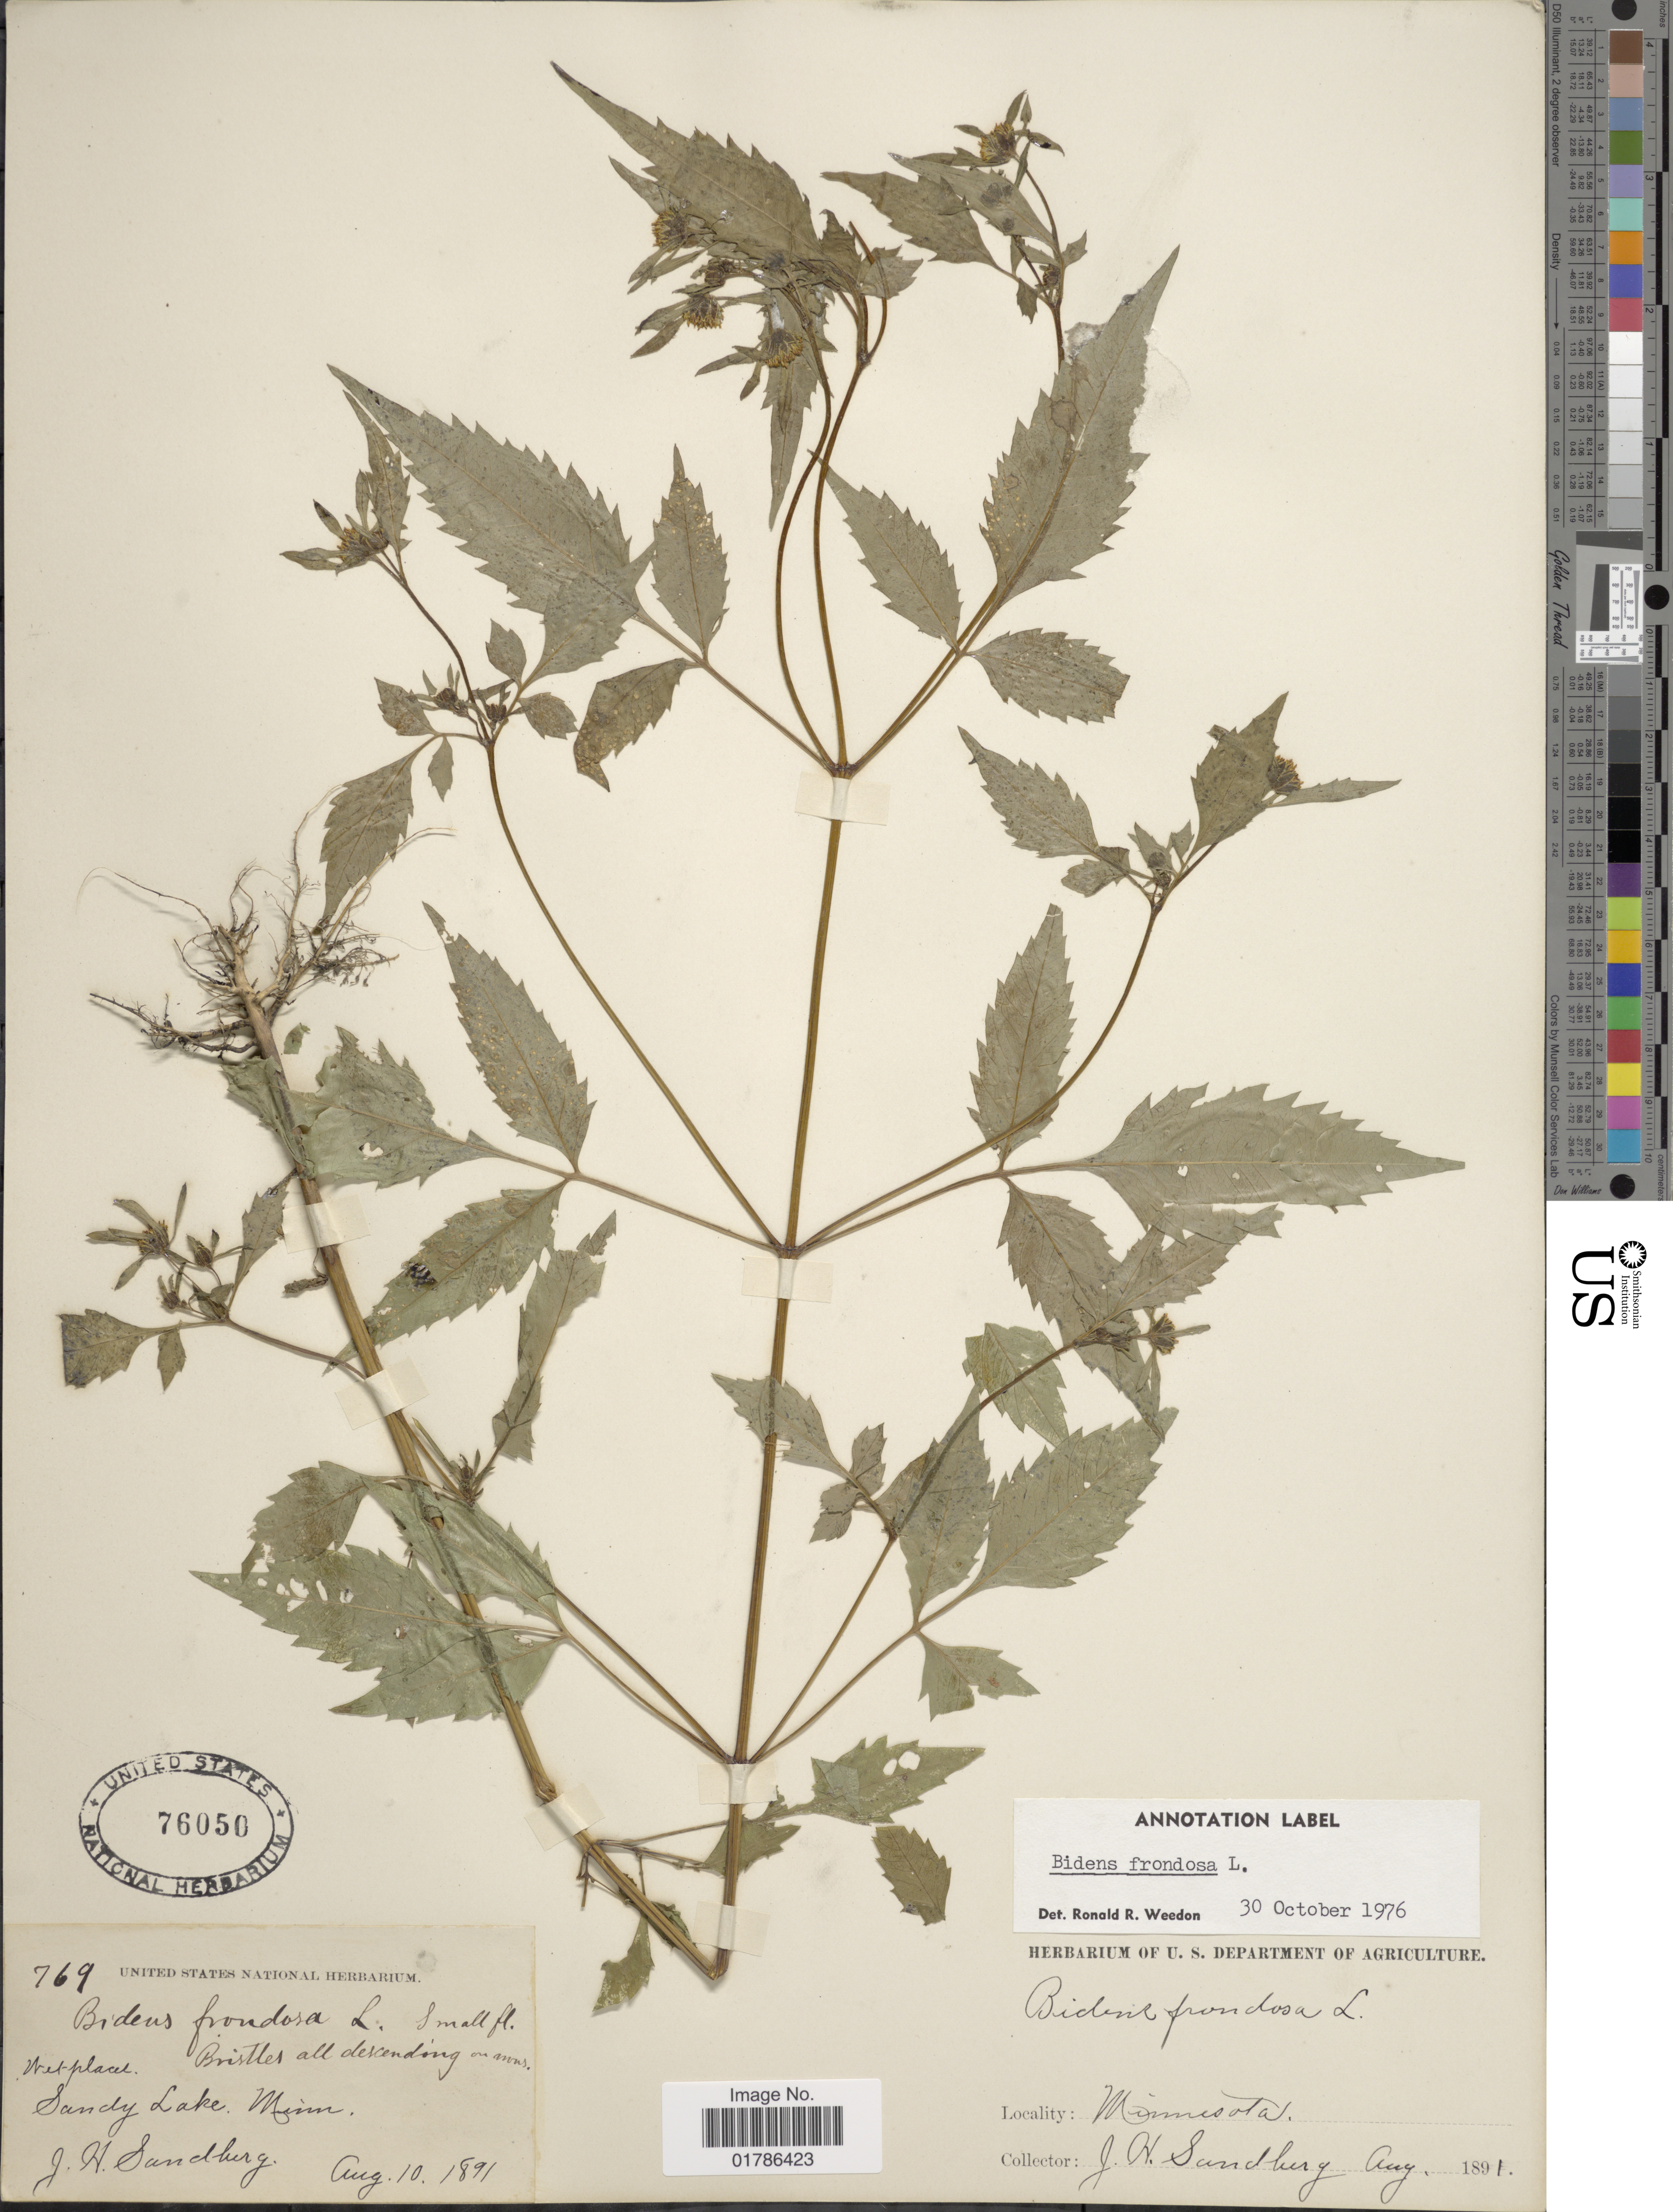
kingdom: Plantae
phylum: Tracheophyta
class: Magnoliopsida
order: Asterales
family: Asteraceae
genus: Bidens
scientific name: Bidens frondosa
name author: L.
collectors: J. H. Sandberg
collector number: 769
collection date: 1891-08-10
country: United States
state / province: Minnesota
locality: Sandy Lake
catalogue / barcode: US 76050